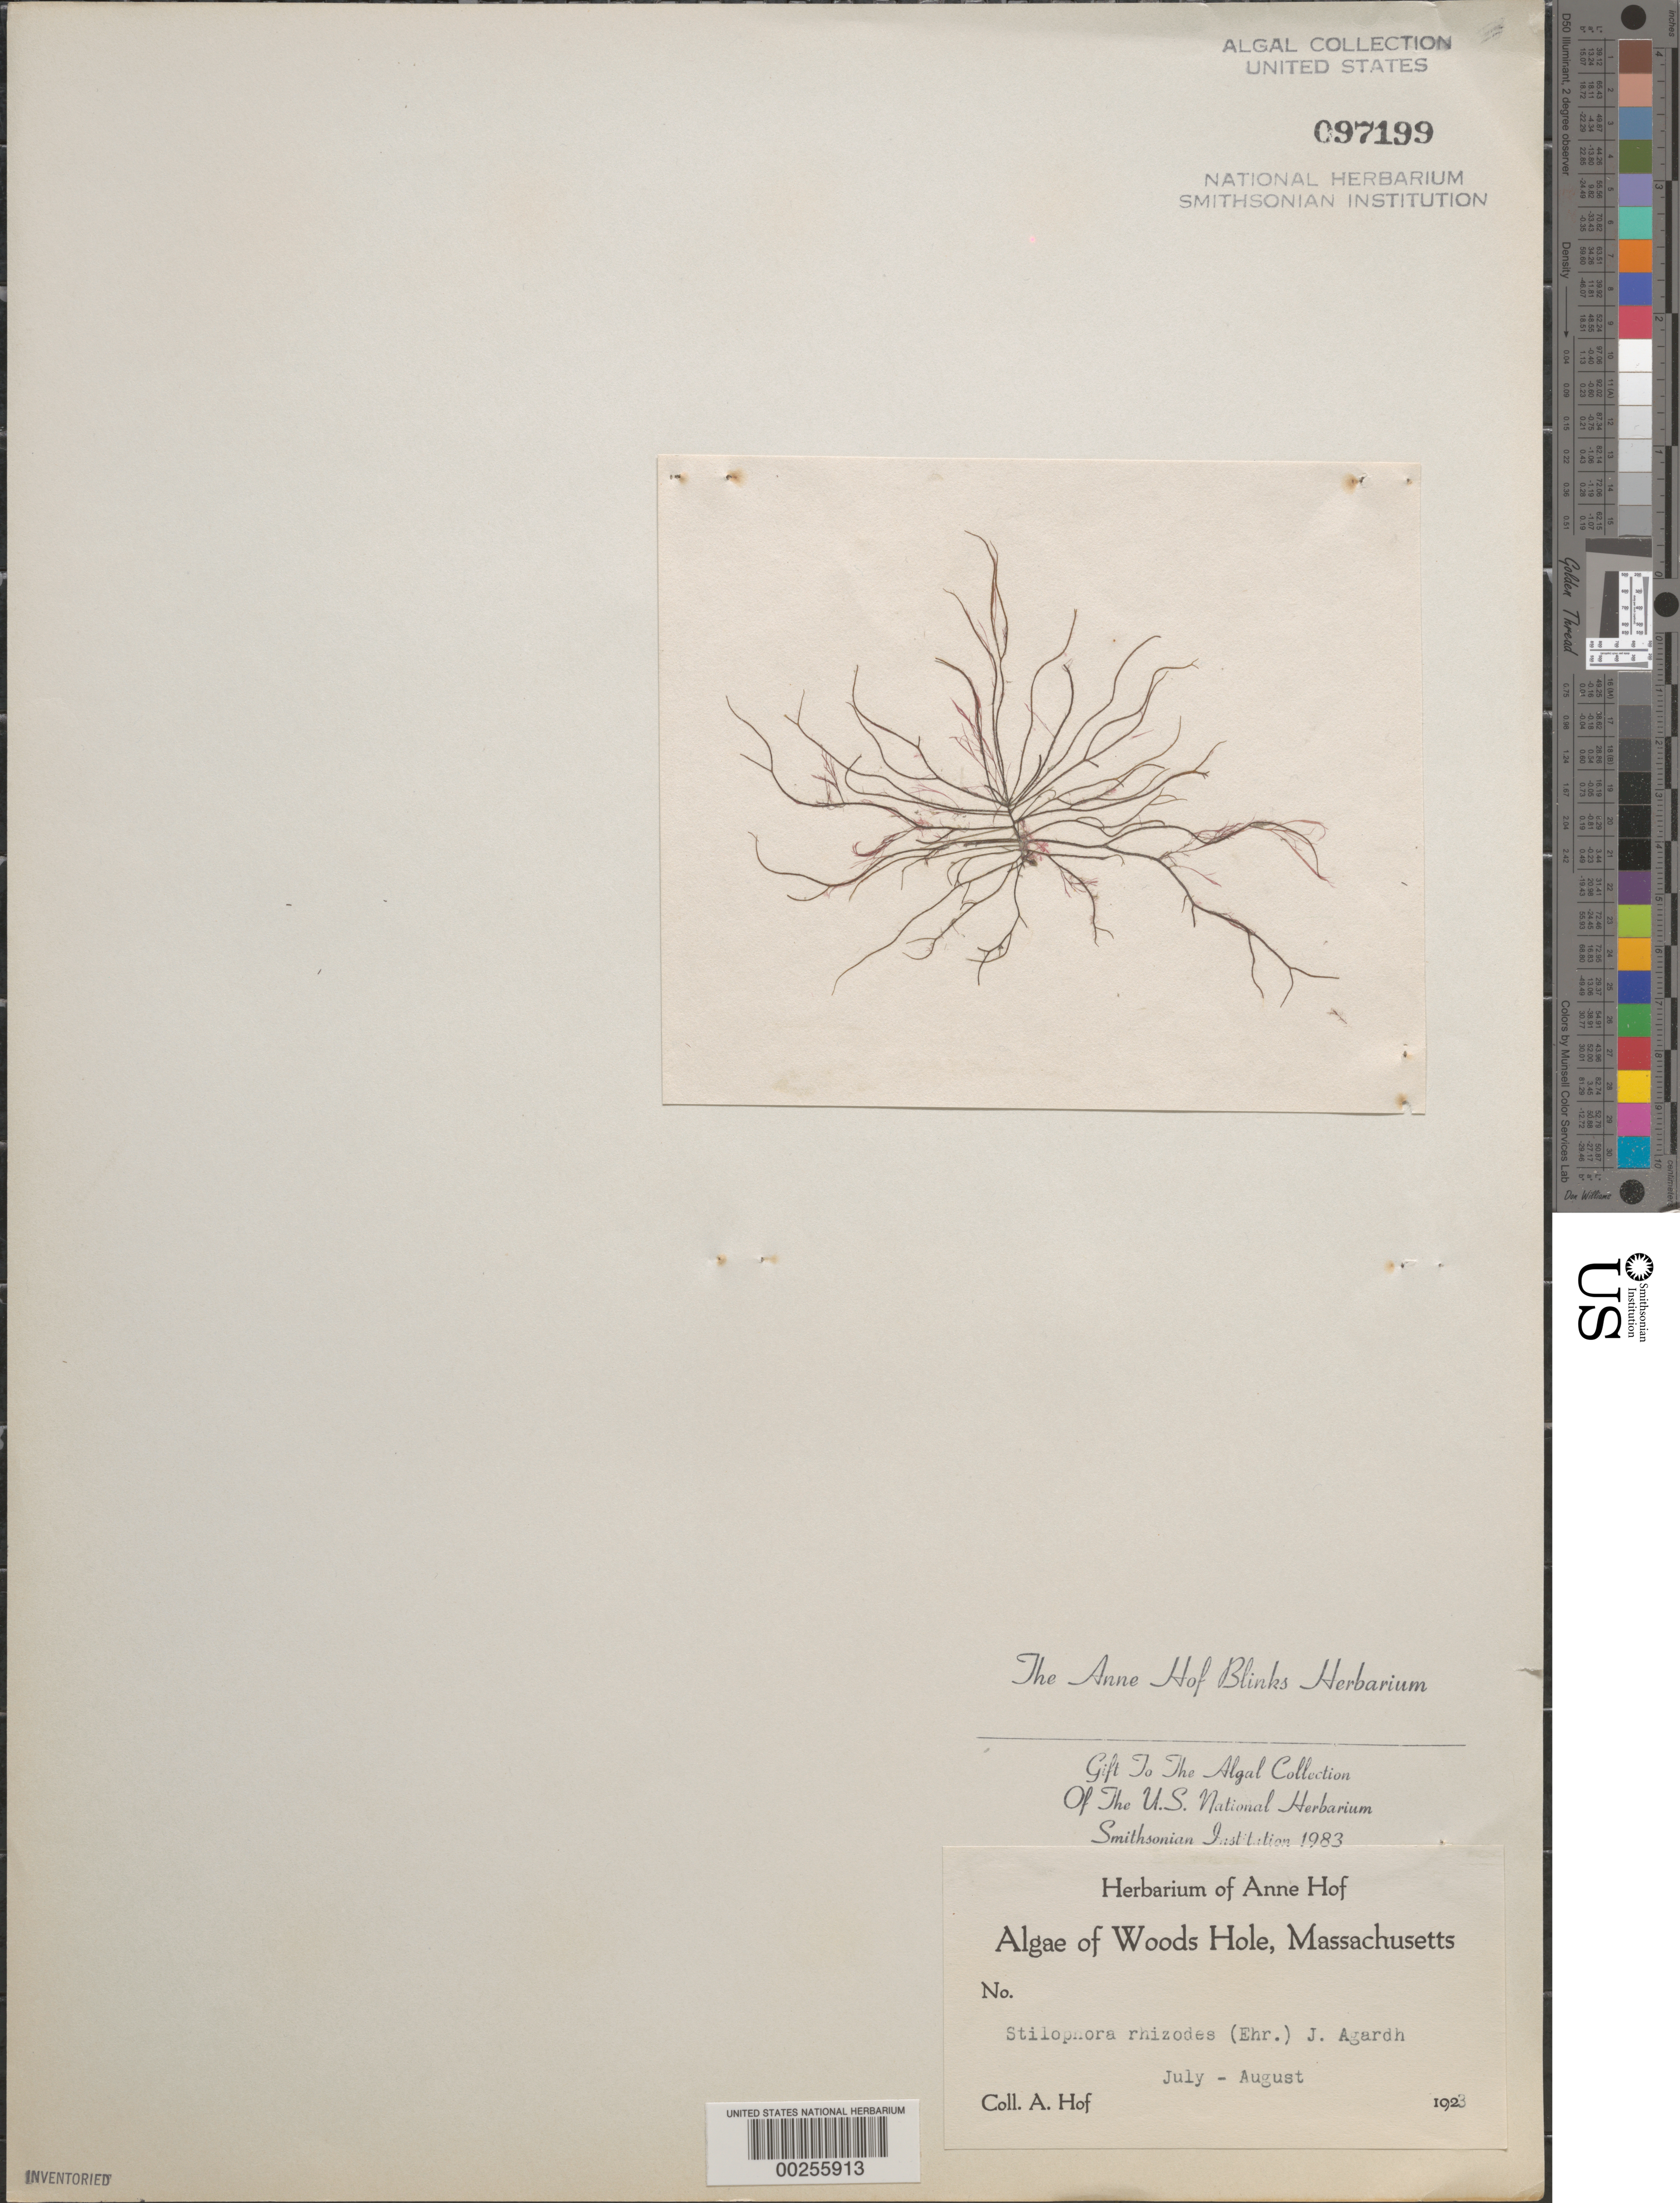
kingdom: Chromista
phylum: Ochrophyta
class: Phaeophyceae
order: Ectocarpales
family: Chordariaceae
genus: Stilophora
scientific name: Stilophora tenella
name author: (Esper) P.C. Silva in P.C. Silva et al.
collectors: A. Blinks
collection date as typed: Jul 1923 TO -- Aug 1923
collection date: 1923-07/1923-08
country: United States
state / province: Massachusetts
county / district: Barnstable County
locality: Woods Hole area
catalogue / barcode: US 97199